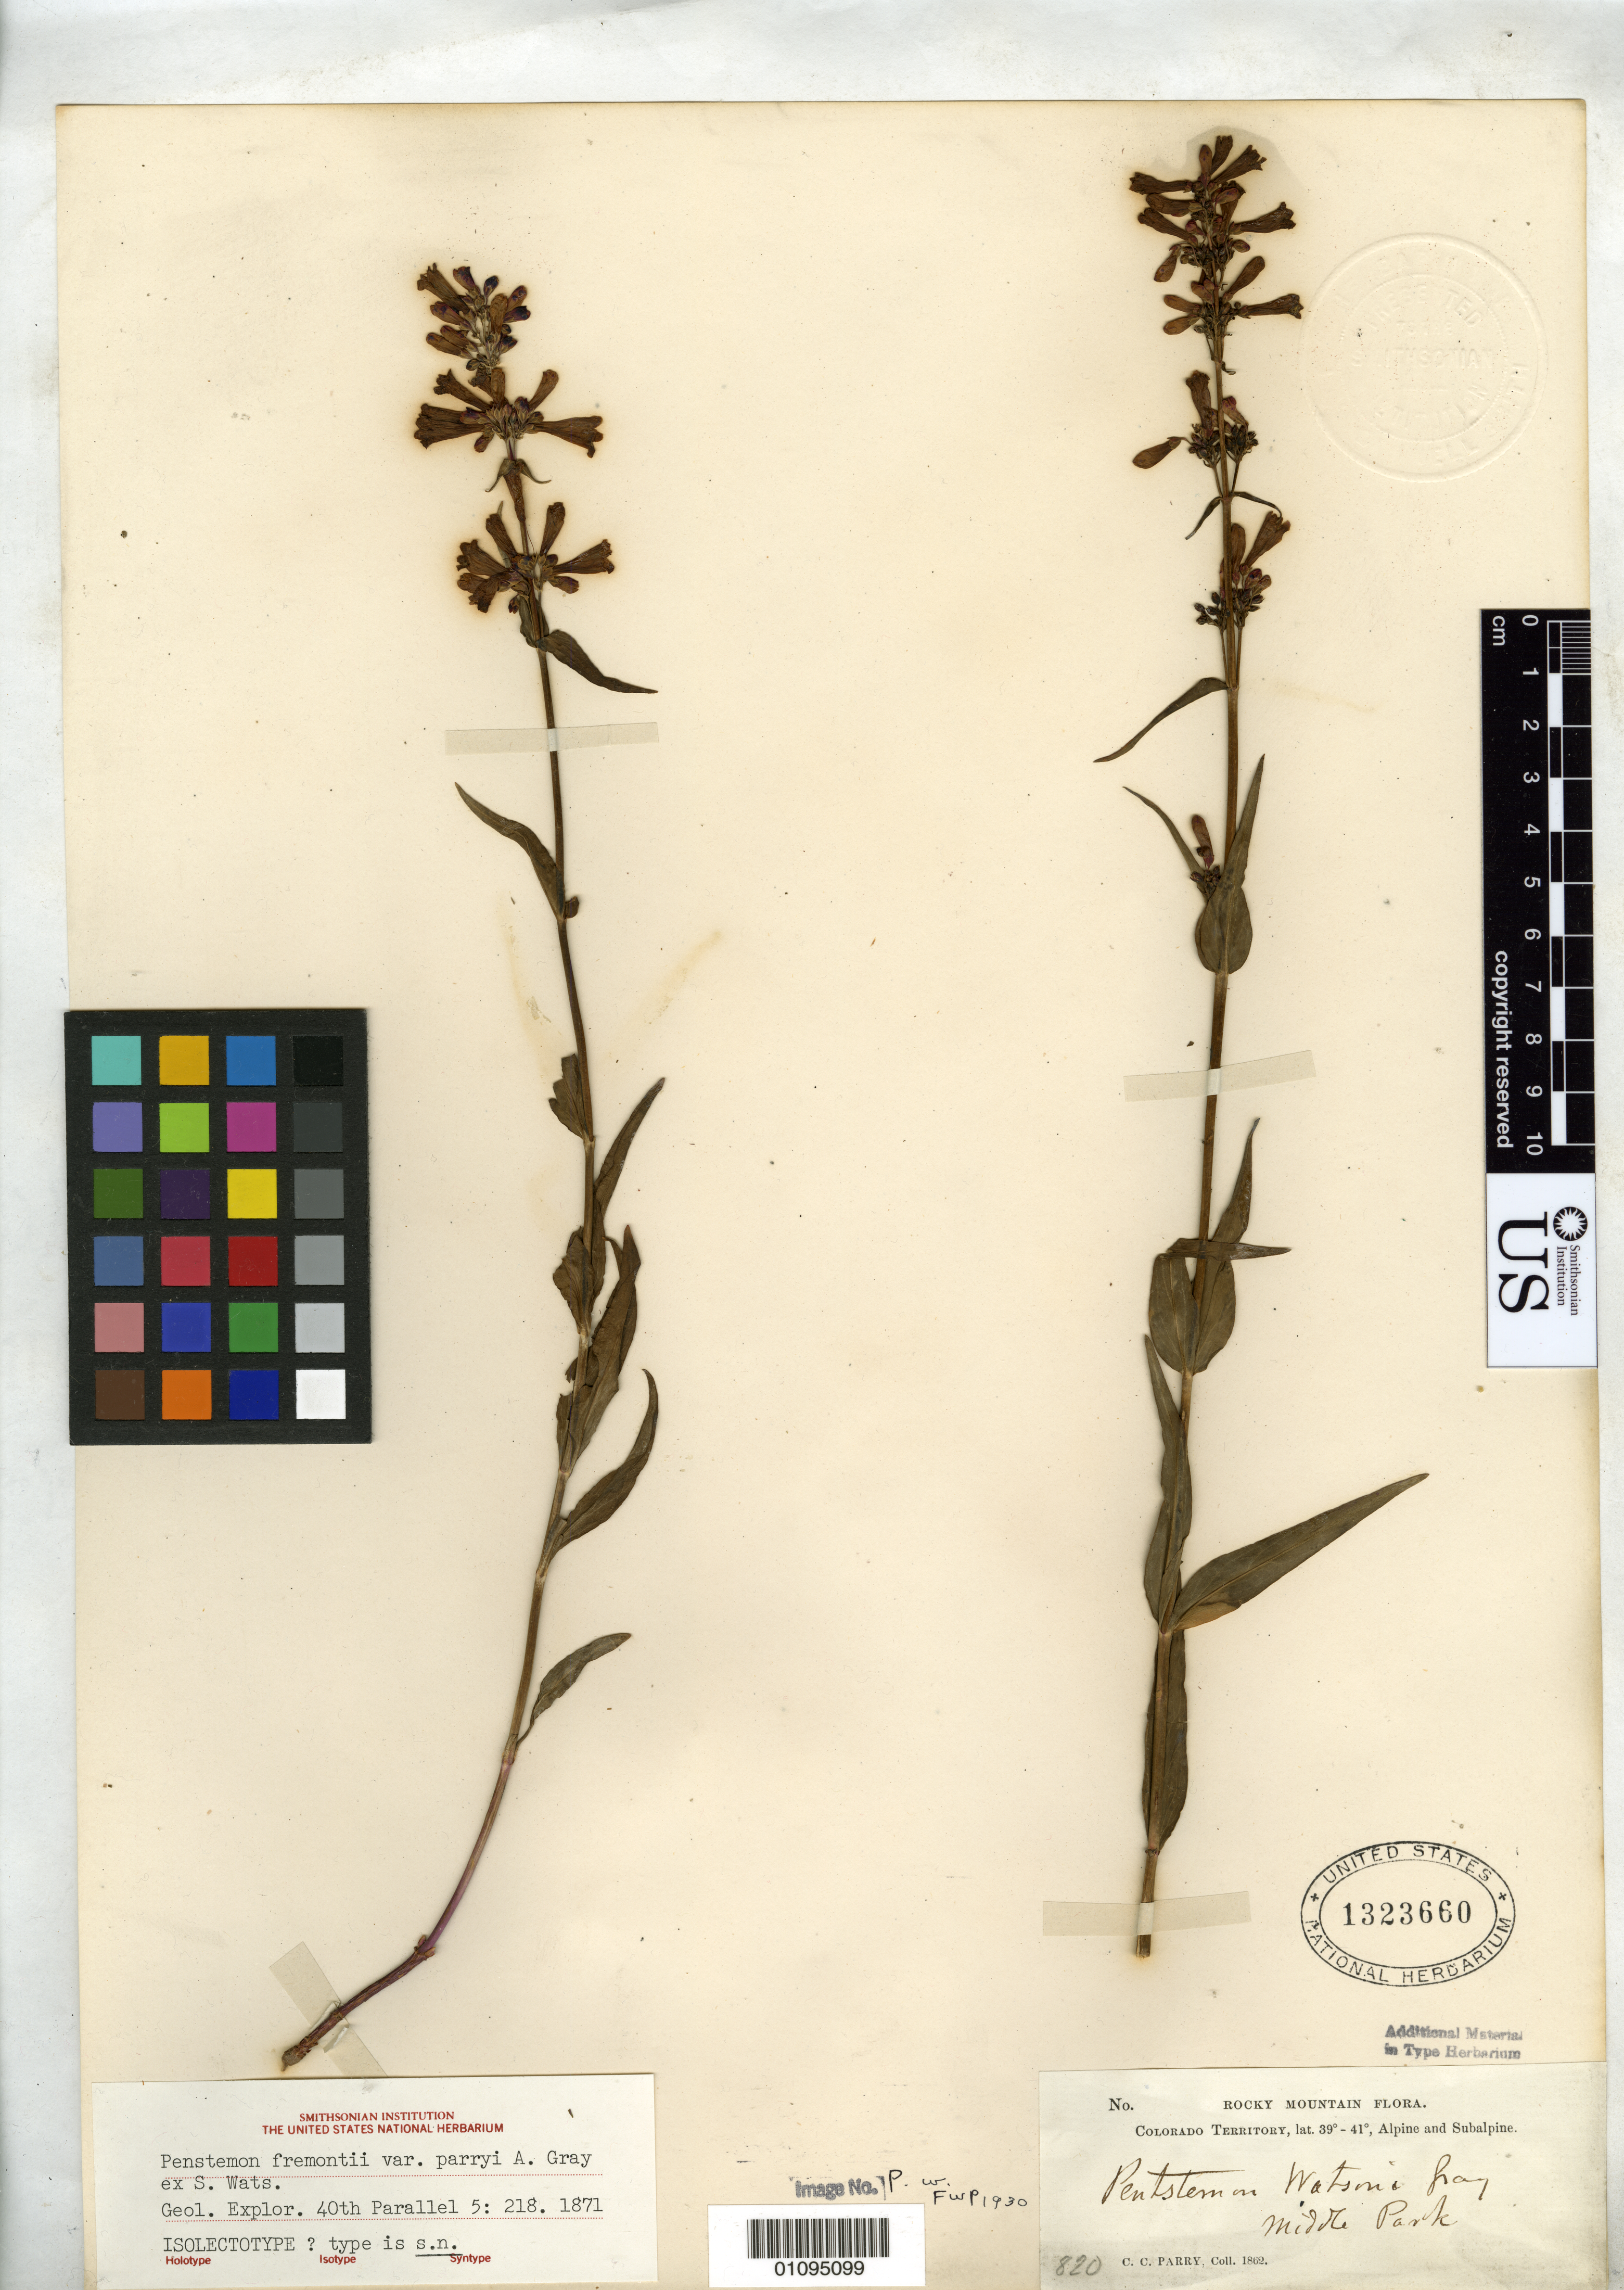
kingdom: Plantae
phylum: Tracheophyta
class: Magnoliopsida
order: Lamiales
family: Plantaginaceae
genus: Penstemon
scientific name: Penstemon fremontii var. parryi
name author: A. Gray ex S. Watson in C. King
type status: Isolectotype; Type Collection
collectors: C. C. Parry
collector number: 1862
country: United States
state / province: Colorado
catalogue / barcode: US 1323660